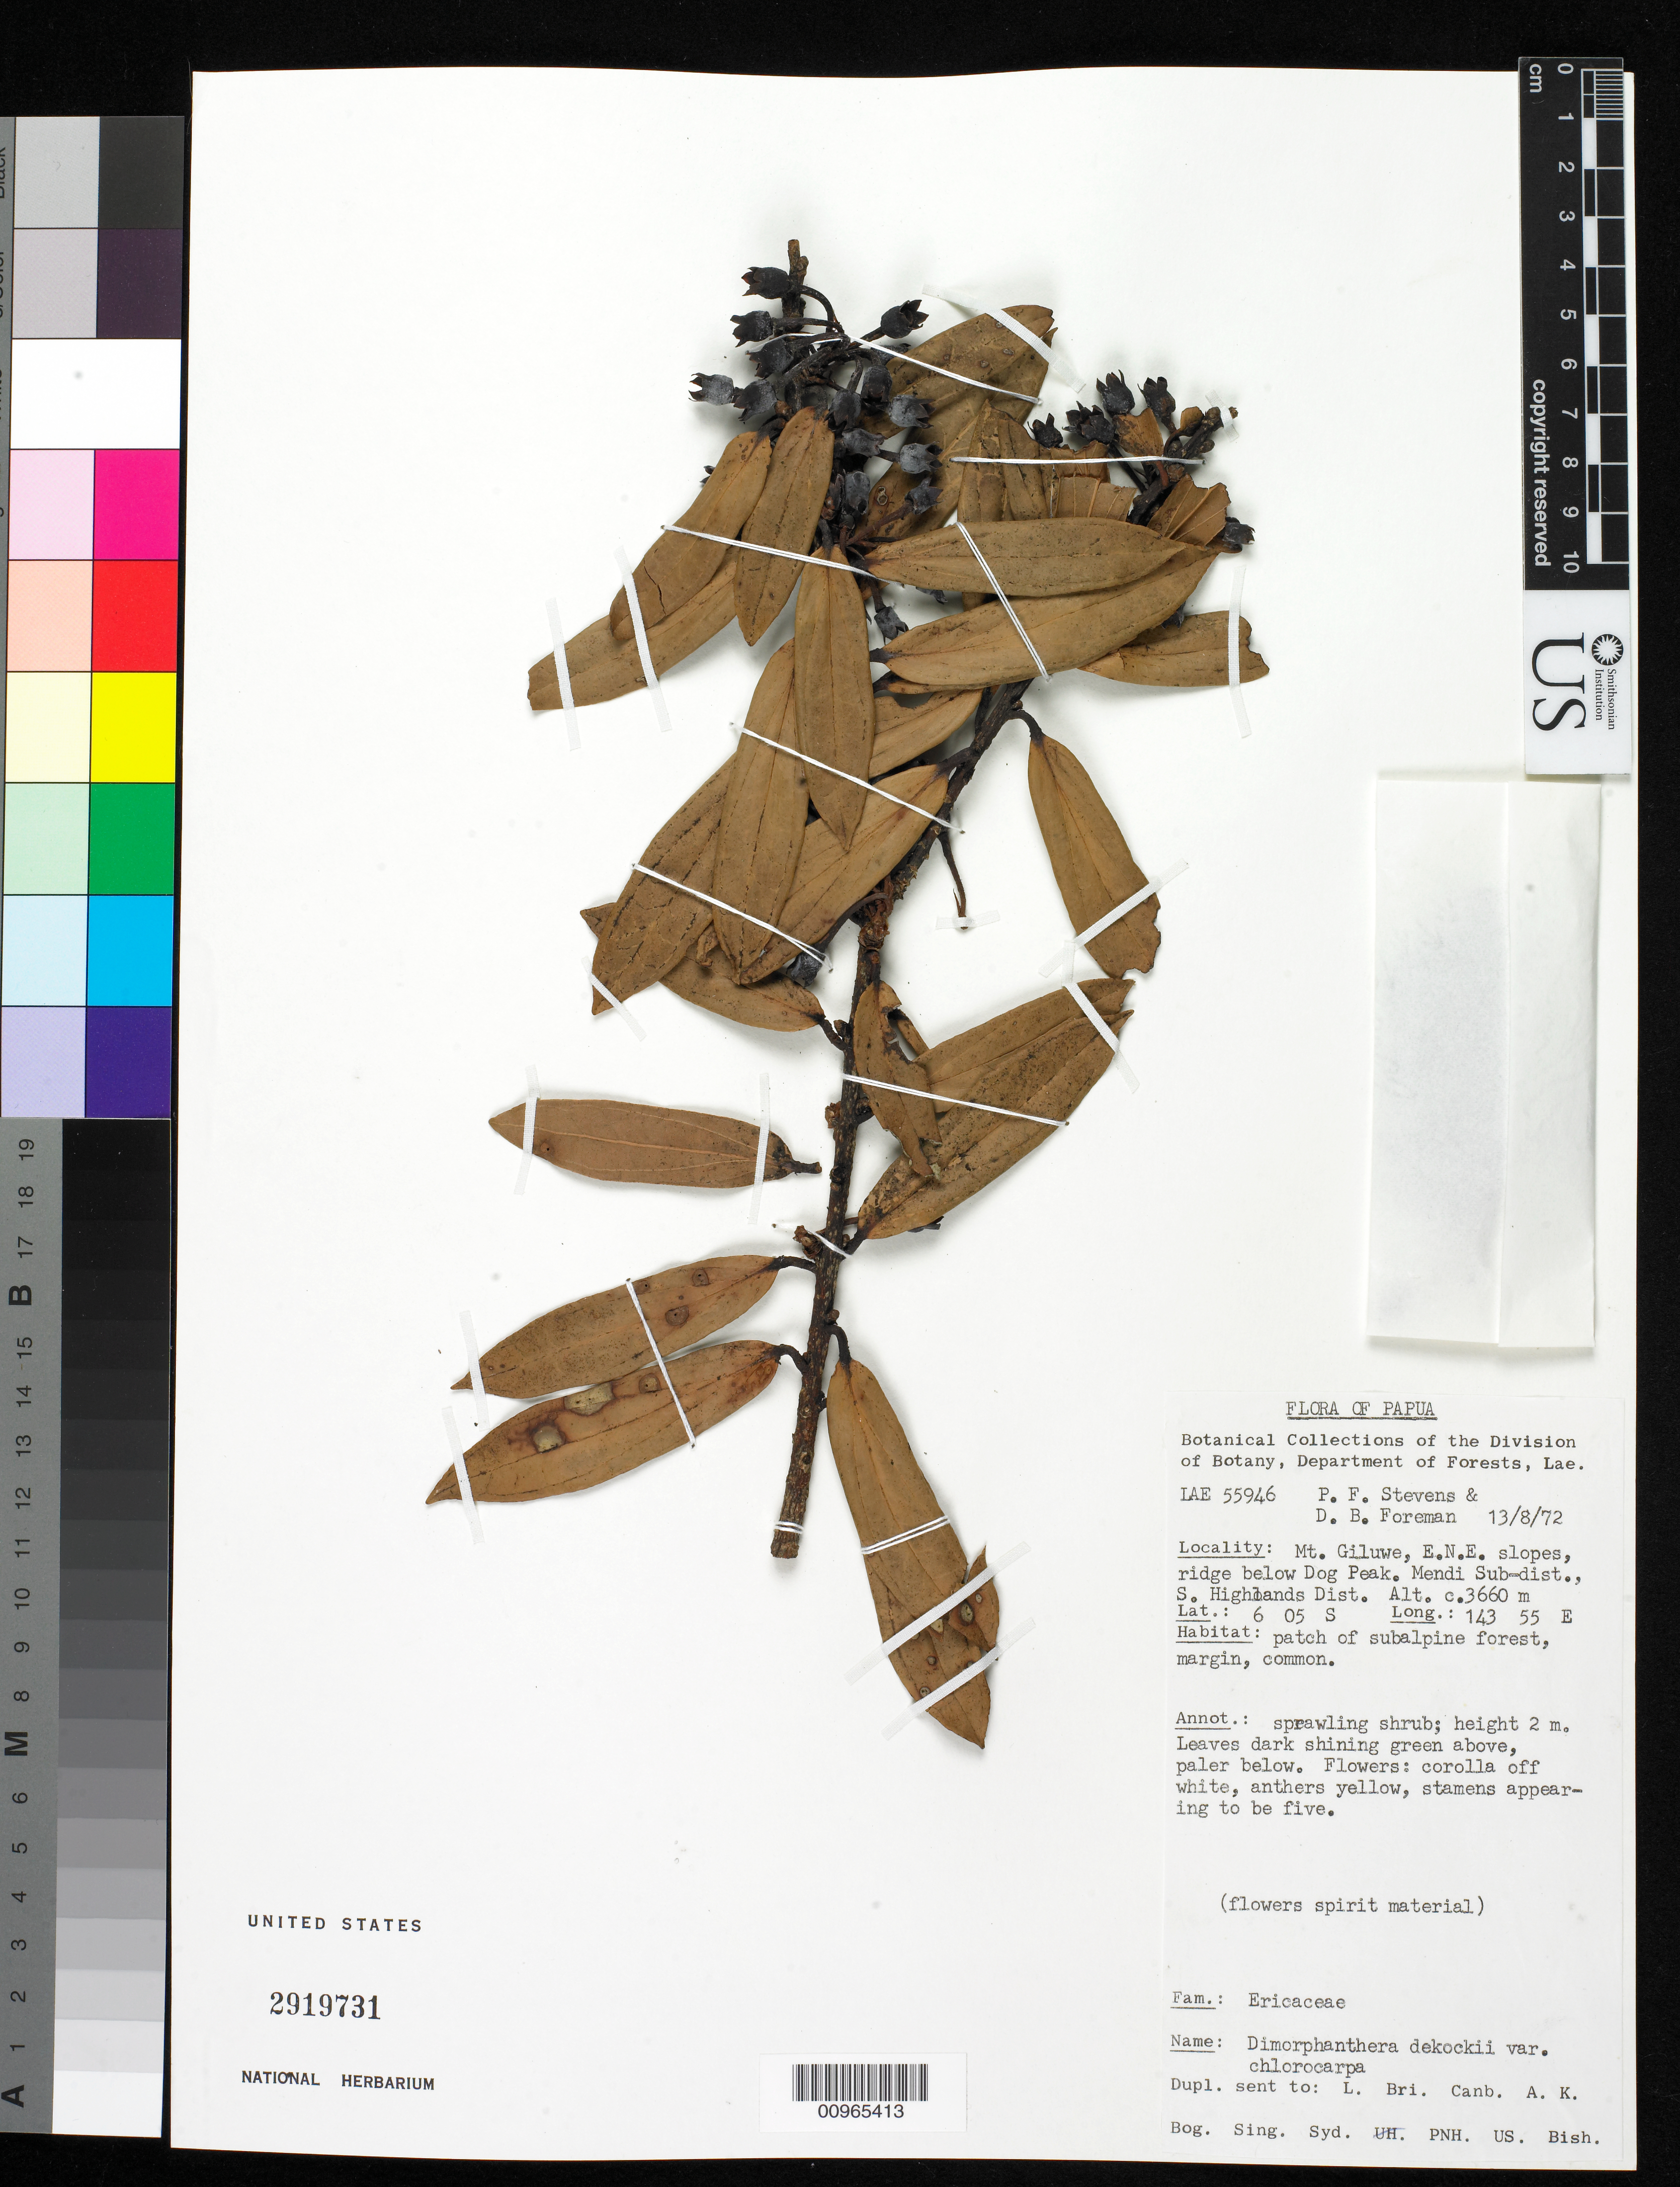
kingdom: Plantae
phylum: Tracheophyta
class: Magnoliopsida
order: Ericales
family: Ericaceae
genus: Dimorphanthera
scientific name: Dimorphanthera dekockii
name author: J.J. Sm.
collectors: P. F. Stevens & D. Foreman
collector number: LAE 55946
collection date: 1972-08-13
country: Papua New Guinea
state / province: Southern Highlands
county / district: Mendi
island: New Guinea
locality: Mt. Giluwe, E.N.E. slopes, ridge below Dog Peak.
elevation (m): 3660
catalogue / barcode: US 2919731